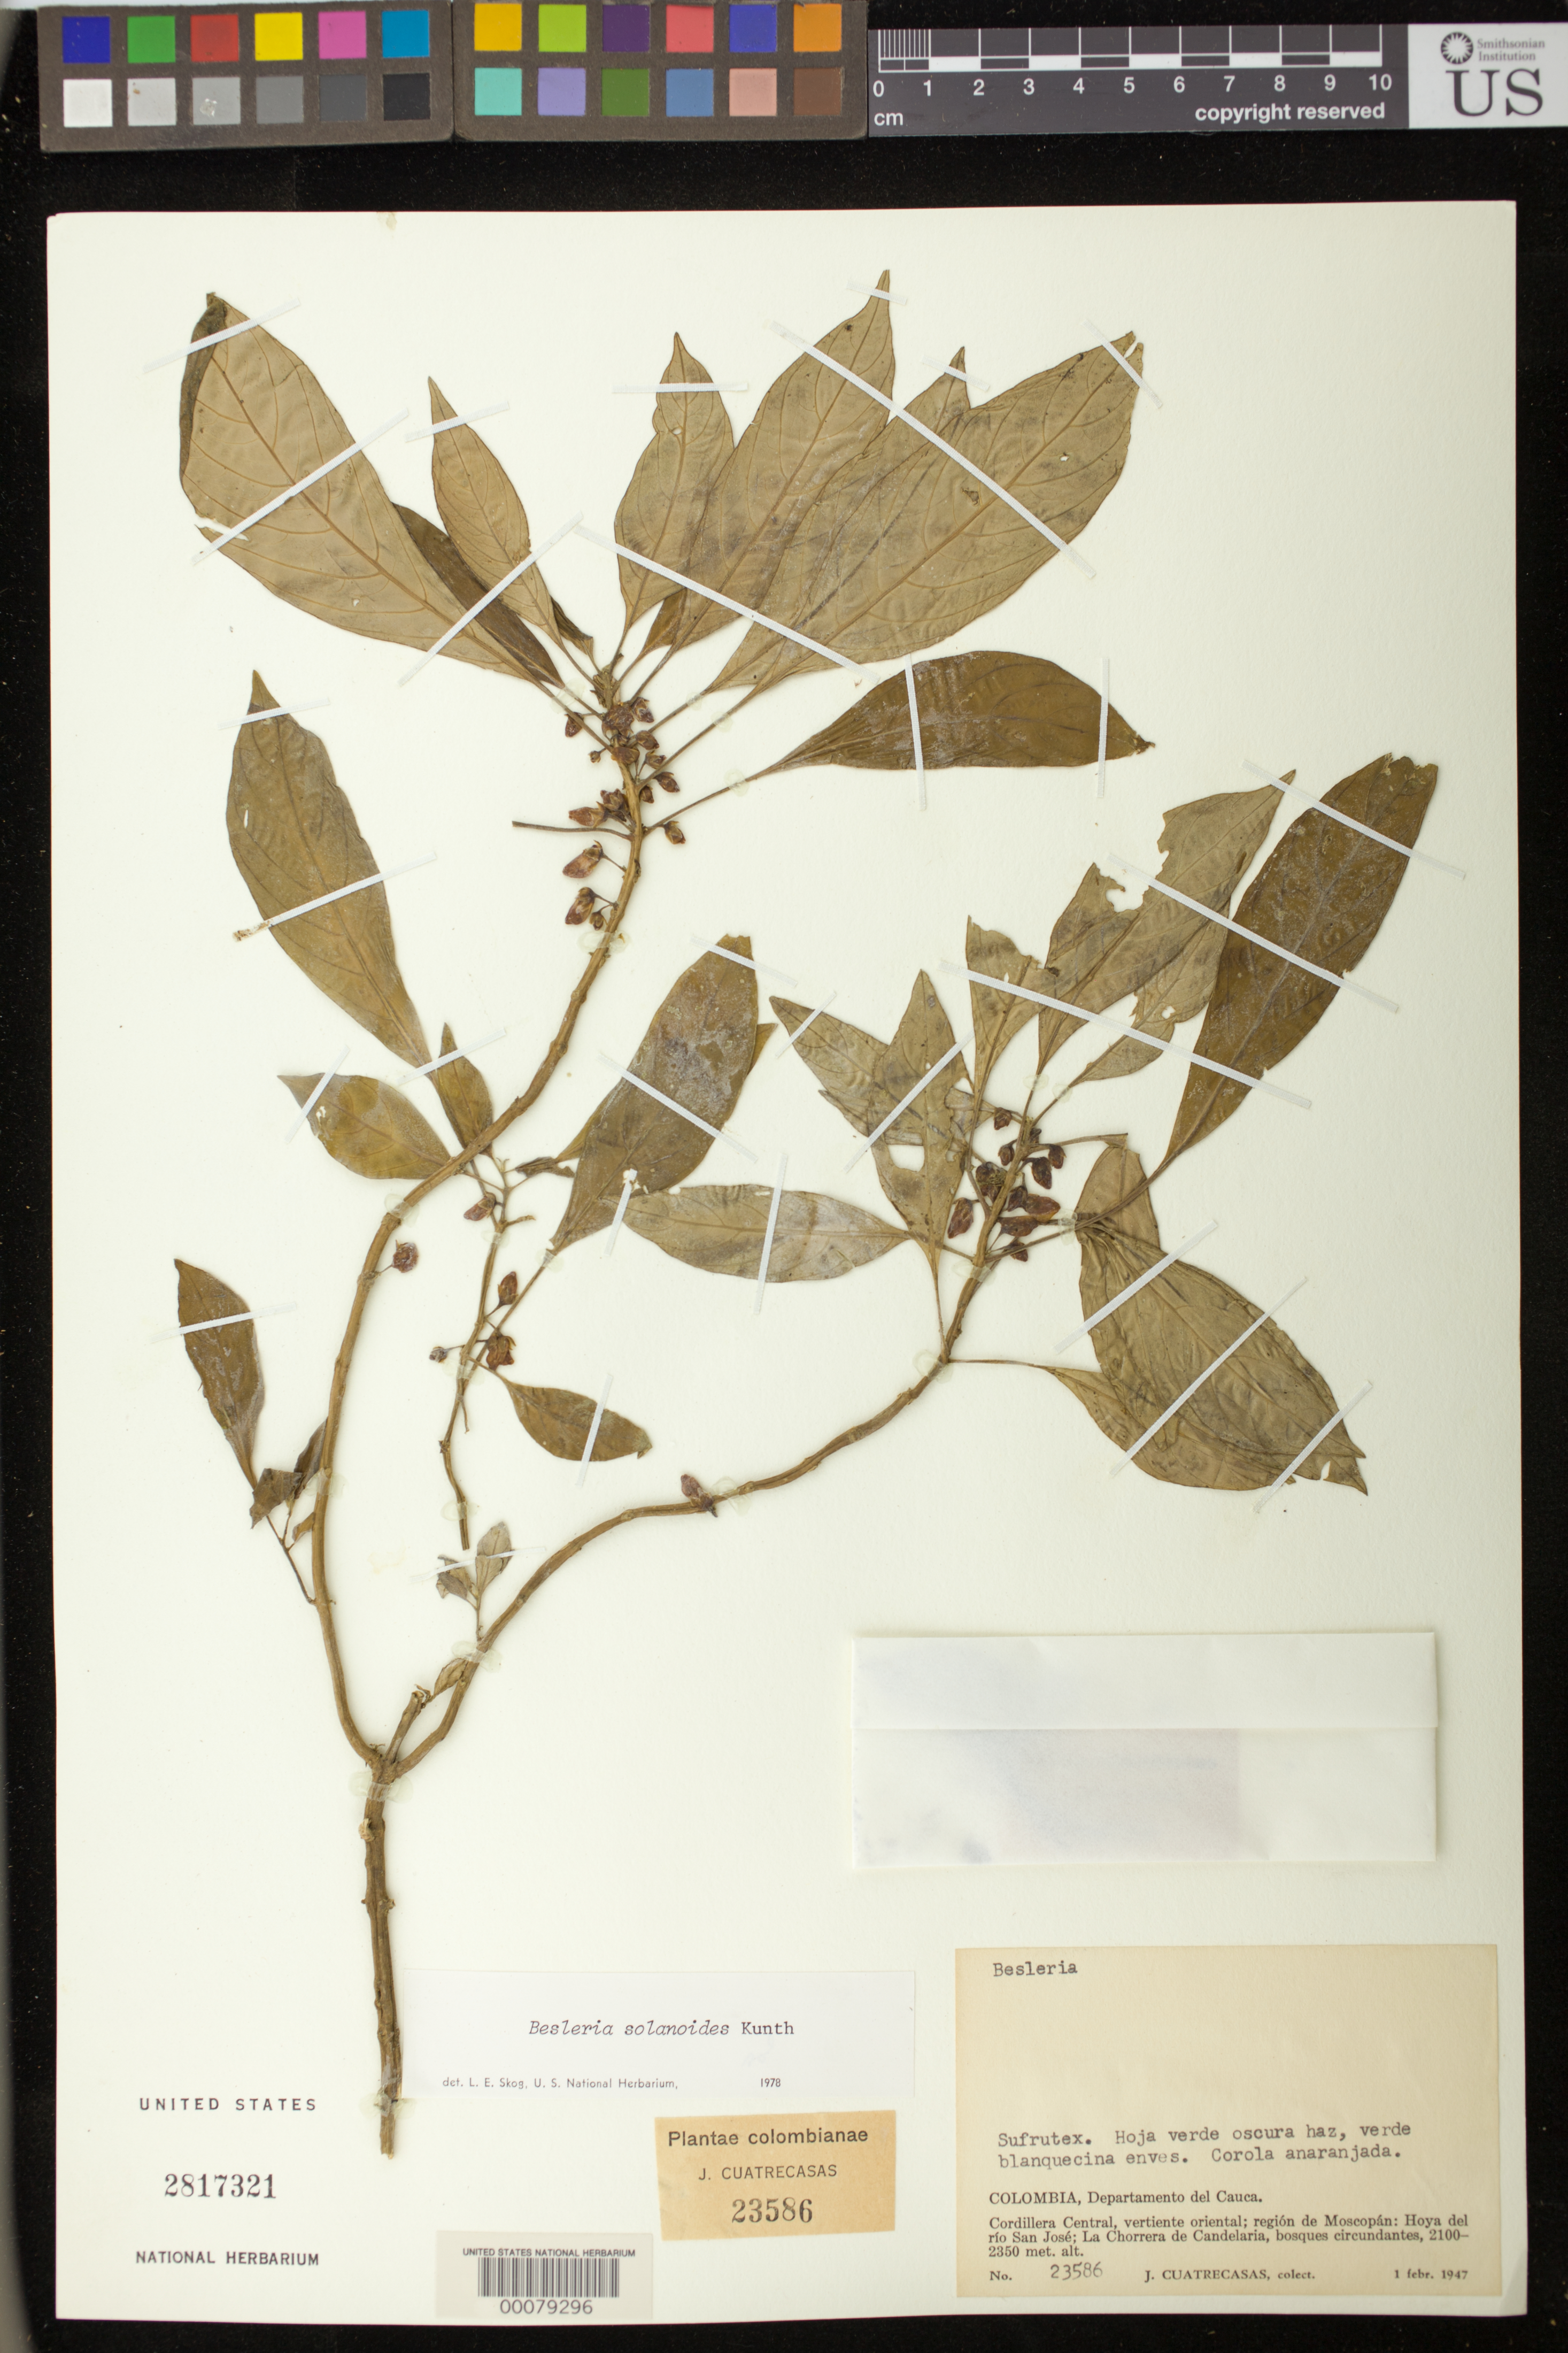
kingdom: Plantae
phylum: Tracheophyta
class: Magnoliopsida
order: Lamiales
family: Gesneriaceae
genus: Besleria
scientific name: Besleria solanoides var. solanoides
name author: Kunth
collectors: J. Cuatrecasas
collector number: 23586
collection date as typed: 01 Feb 1947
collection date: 1947-02-01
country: Colombia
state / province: Cauca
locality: Cordillera Central, eastern slope, region of Moscopan, valley of Rio San Jose, La Chorrera de Candelaria, surrounding woods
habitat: Forest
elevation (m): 2100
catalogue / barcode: US 2817321